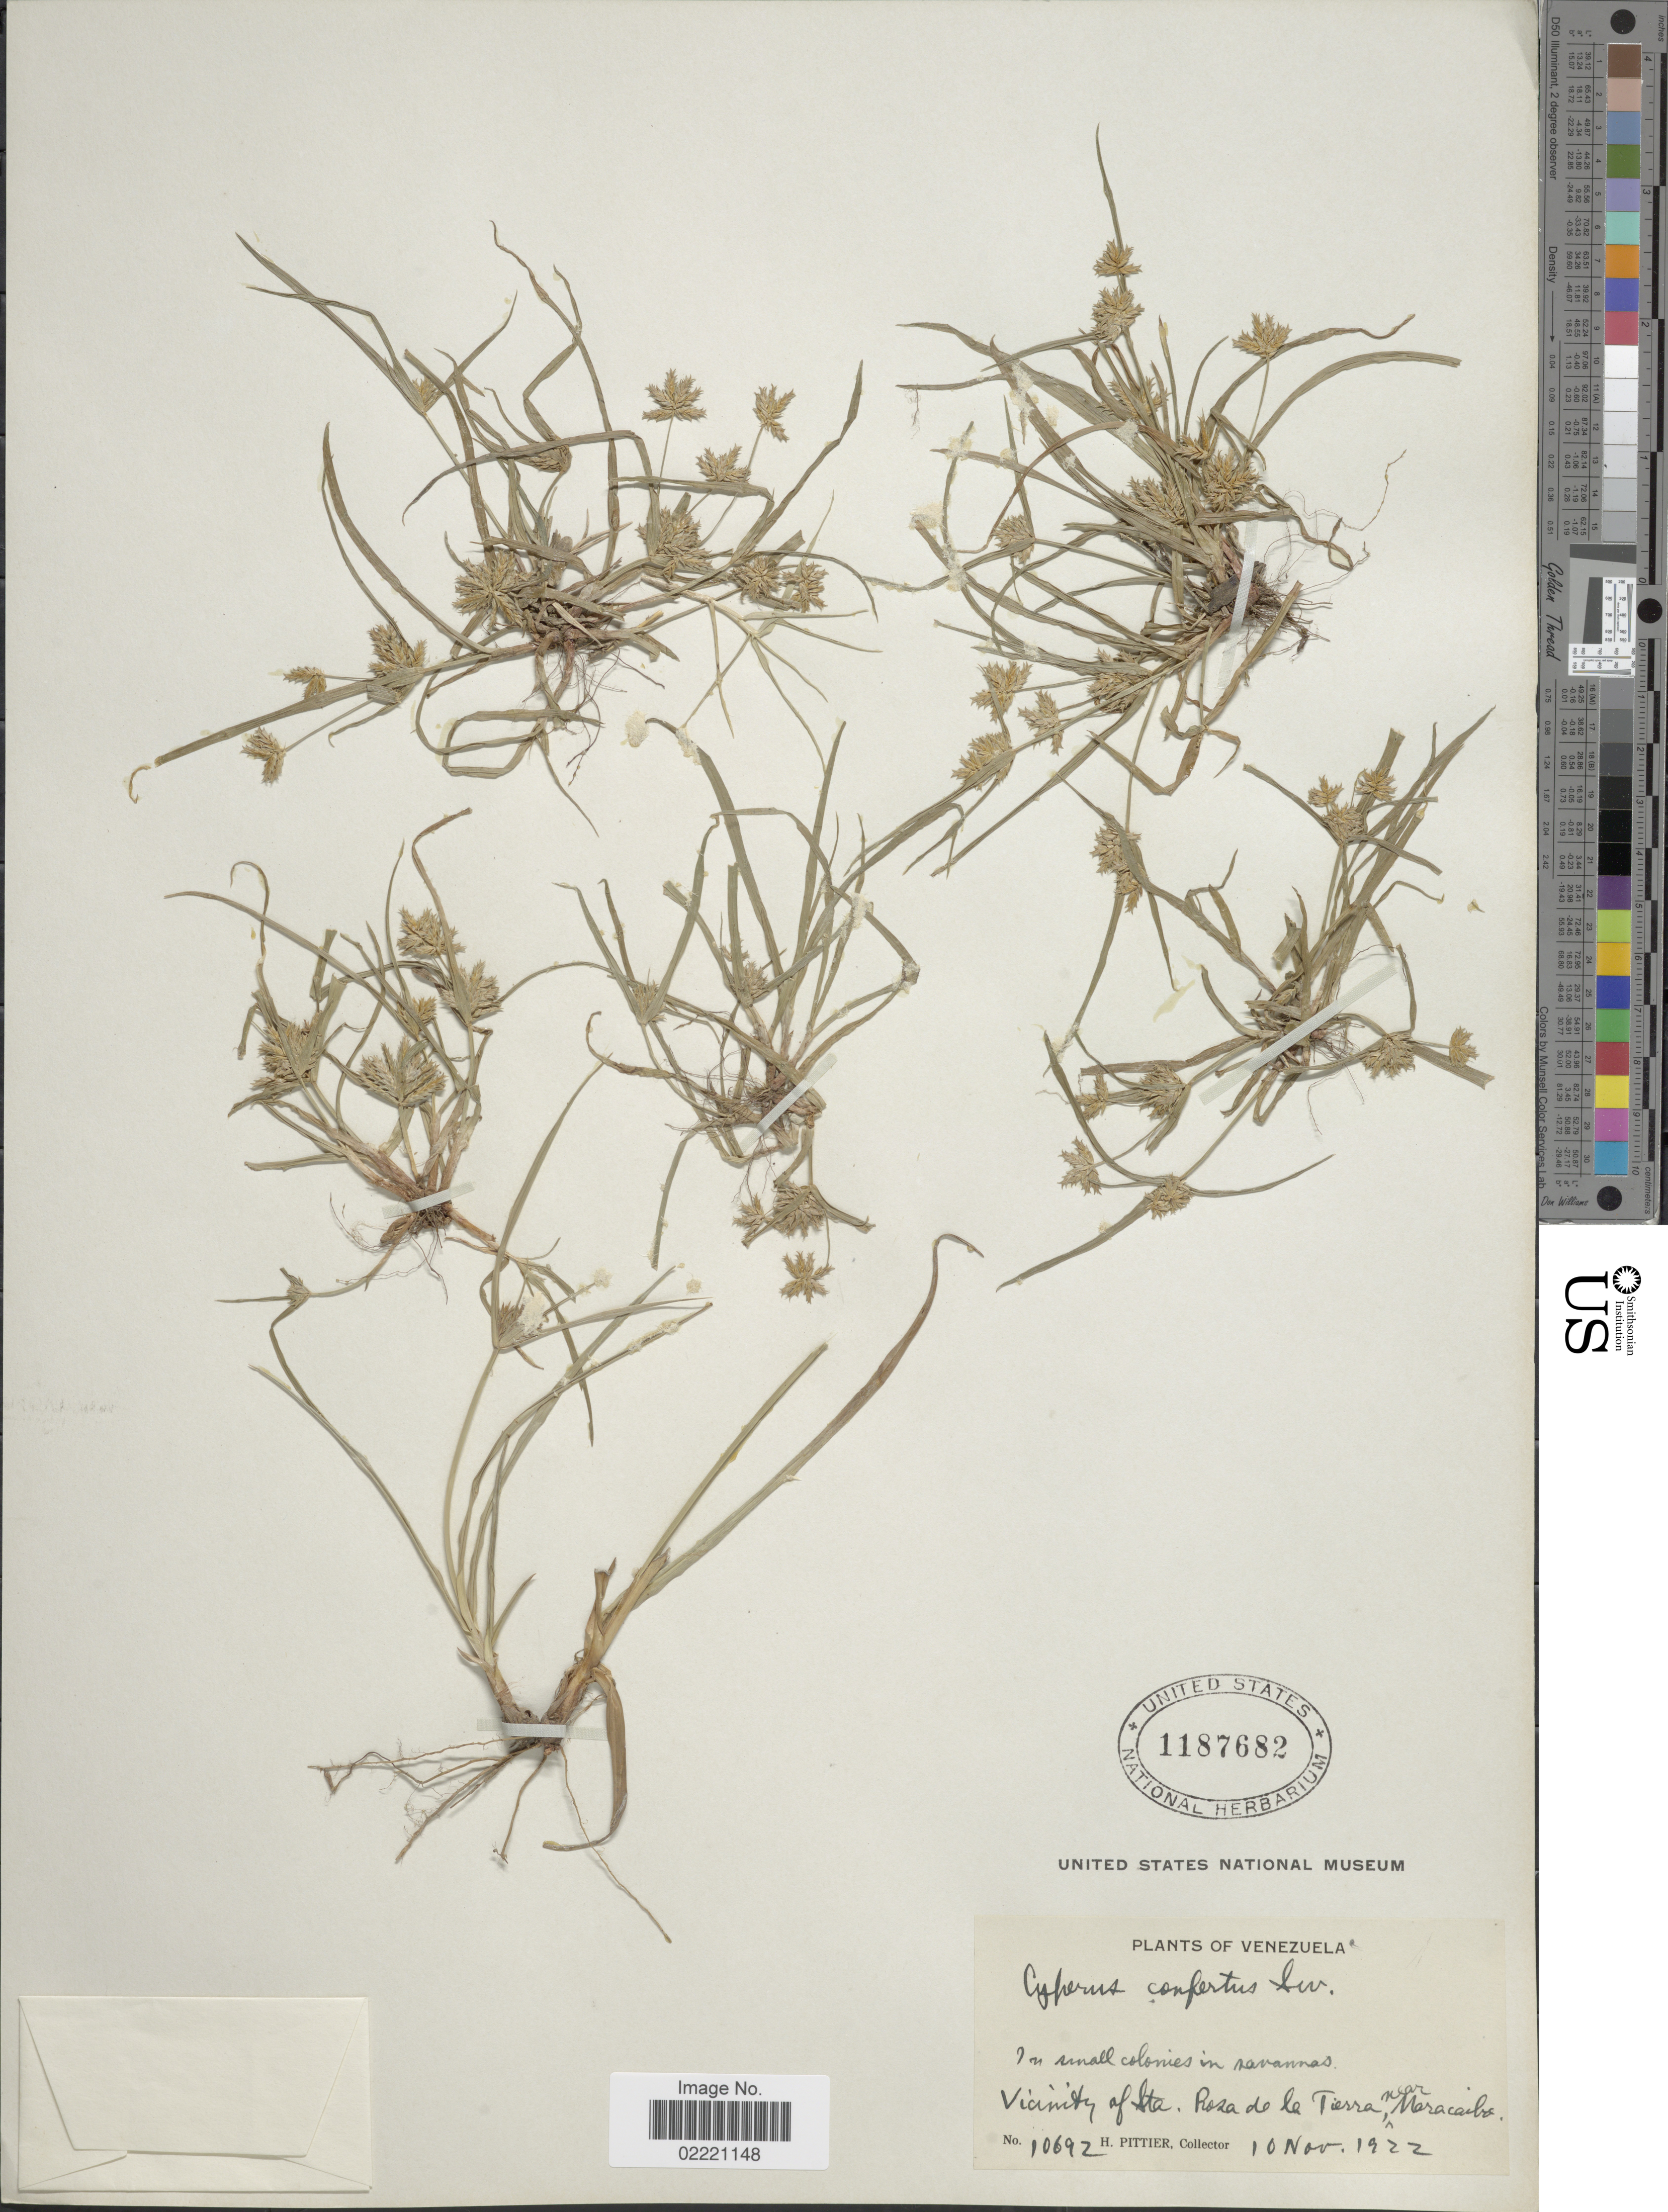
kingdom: Plantae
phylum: Tracheophyta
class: Liliopsida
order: Poales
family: Cyperaceae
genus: Cyperus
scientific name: Cyperus confertus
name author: Sw.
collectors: H. F. Pittier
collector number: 10692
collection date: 1922-11-10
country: Venezuela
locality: In small colonies in savannas, vicinity of Sta. Rosa de la Tierra, near Maracaibo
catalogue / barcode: US 1187682